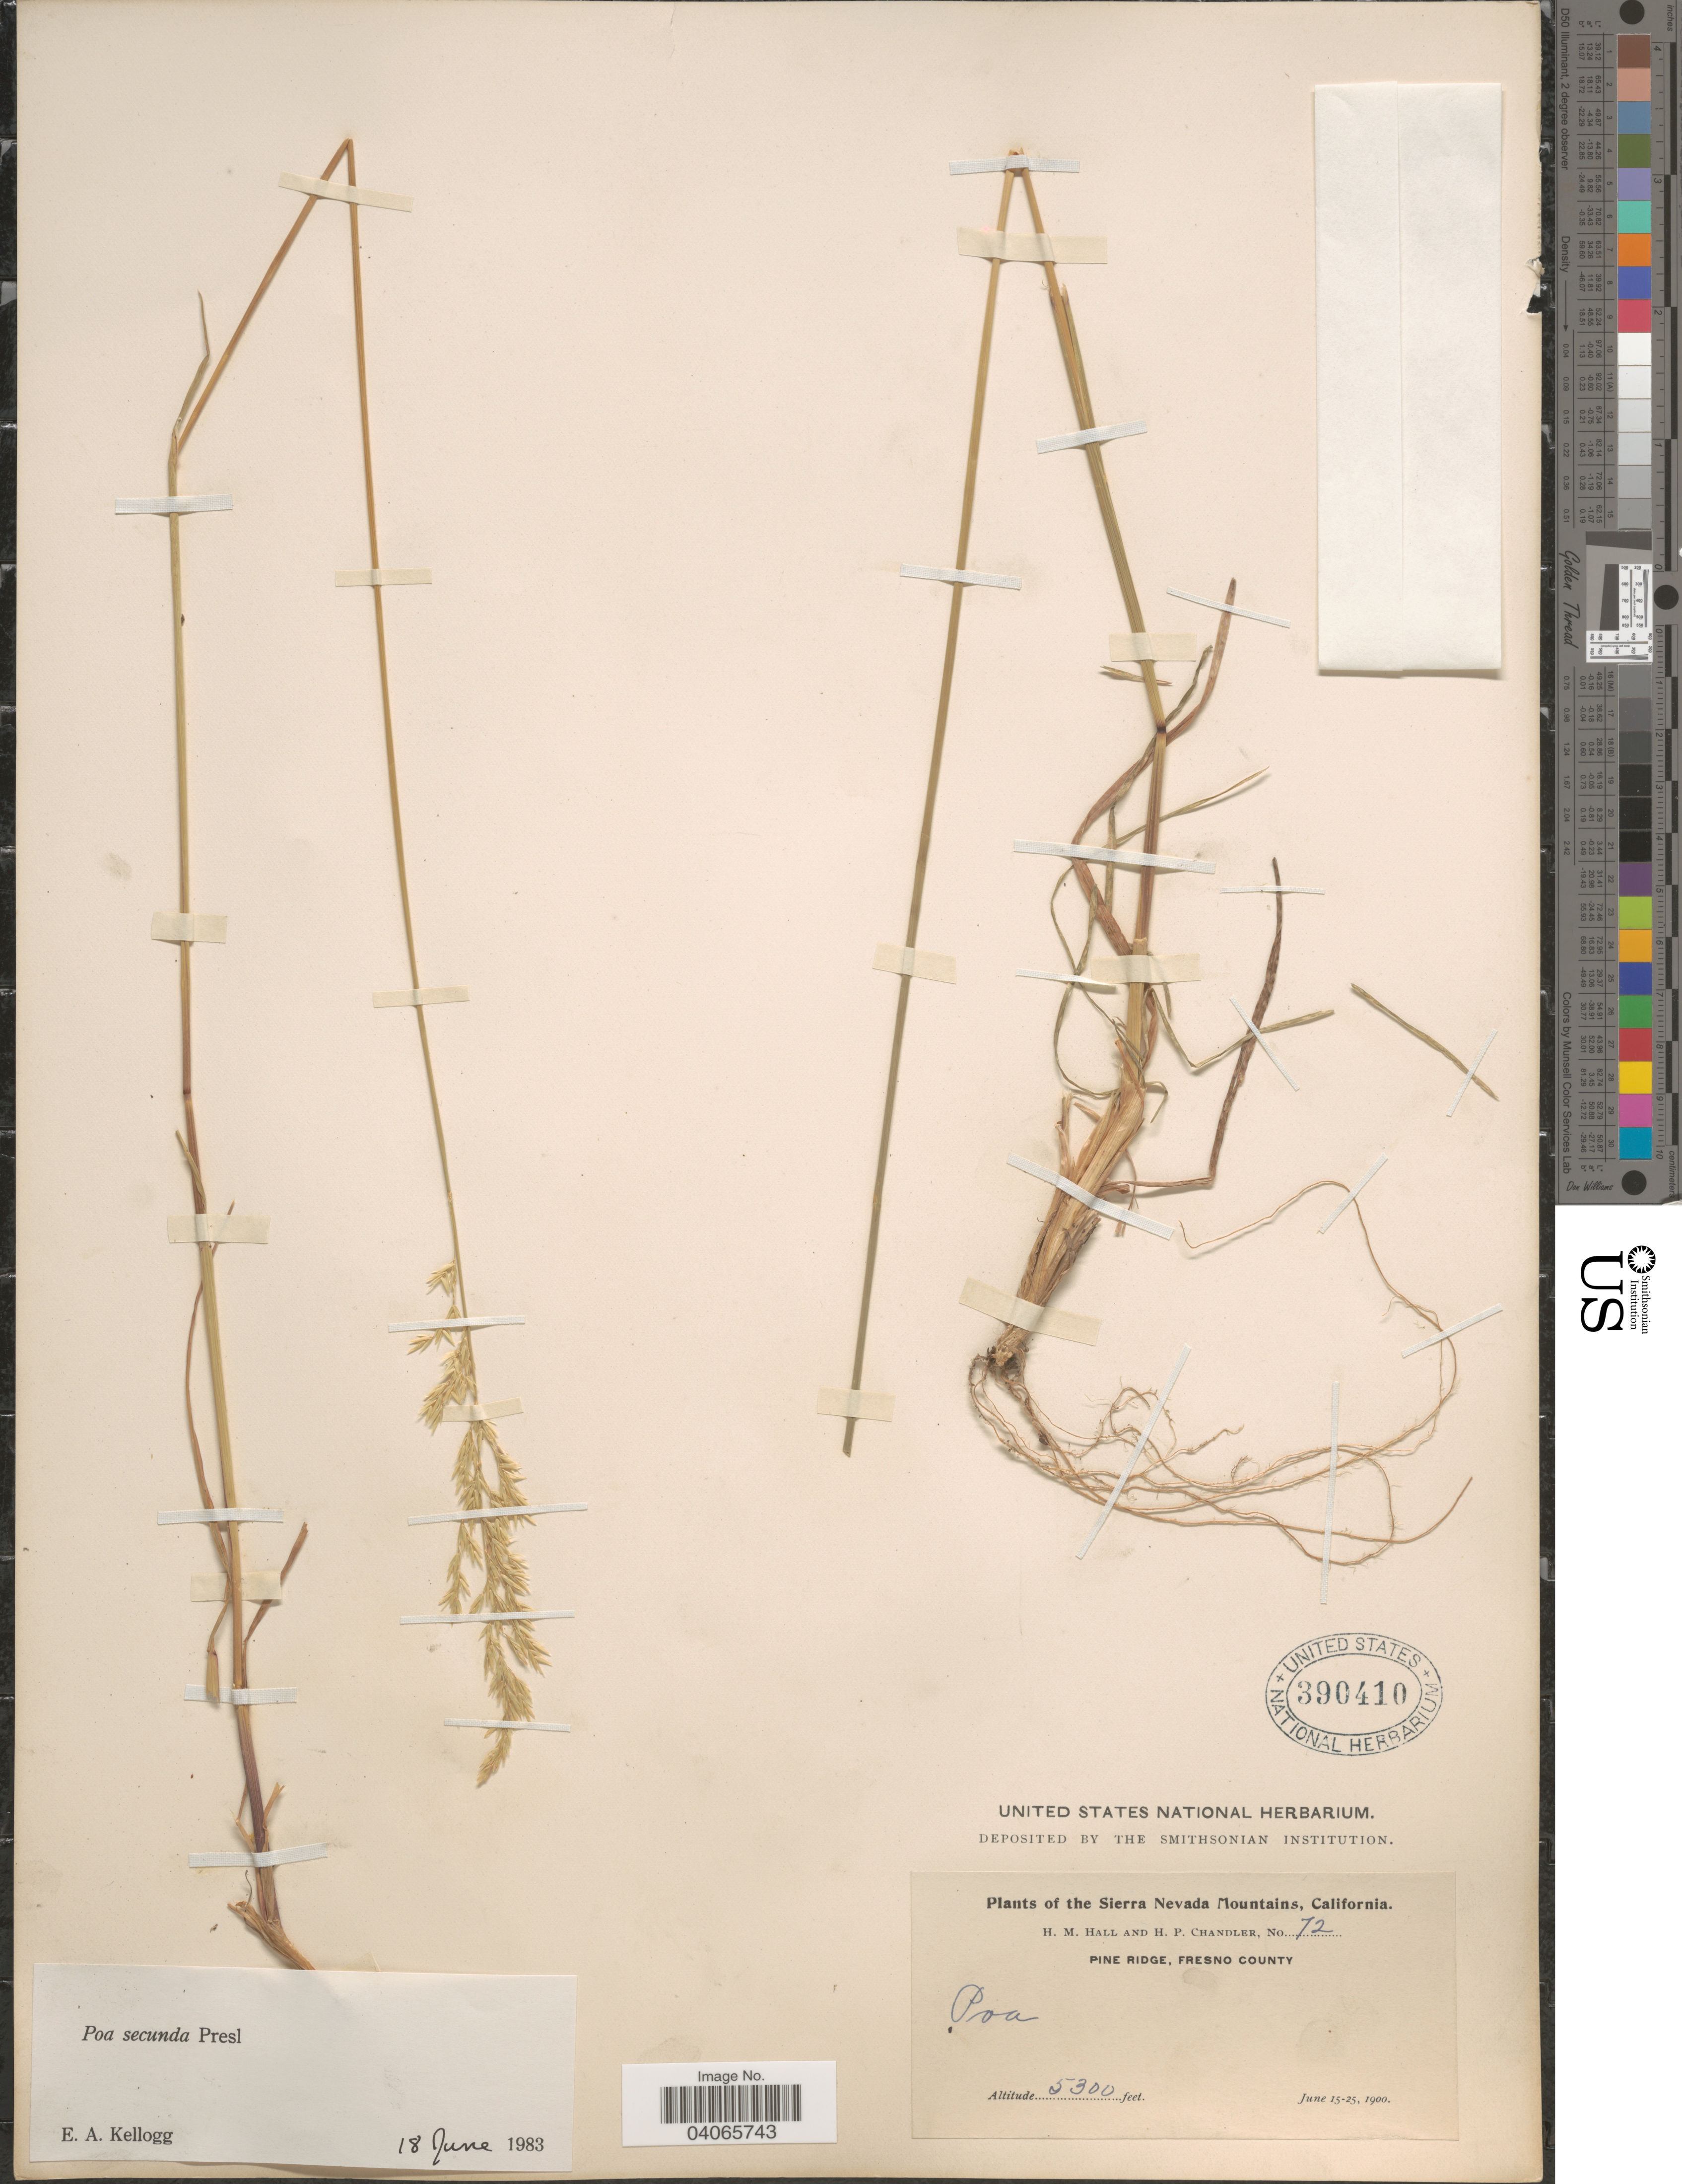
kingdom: Plantae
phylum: Tracheophyta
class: Liliopsida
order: Poales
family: Poaceae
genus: Poa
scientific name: Poa secunda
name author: J. Presl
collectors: H. M. Hall & H. Chandler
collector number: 72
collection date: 1900-06-15/1900-06-25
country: United States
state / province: California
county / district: Fresno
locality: The Sierra Nevada Mountains. Pine Ridge, Fresno County.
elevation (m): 1615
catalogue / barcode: US 390410